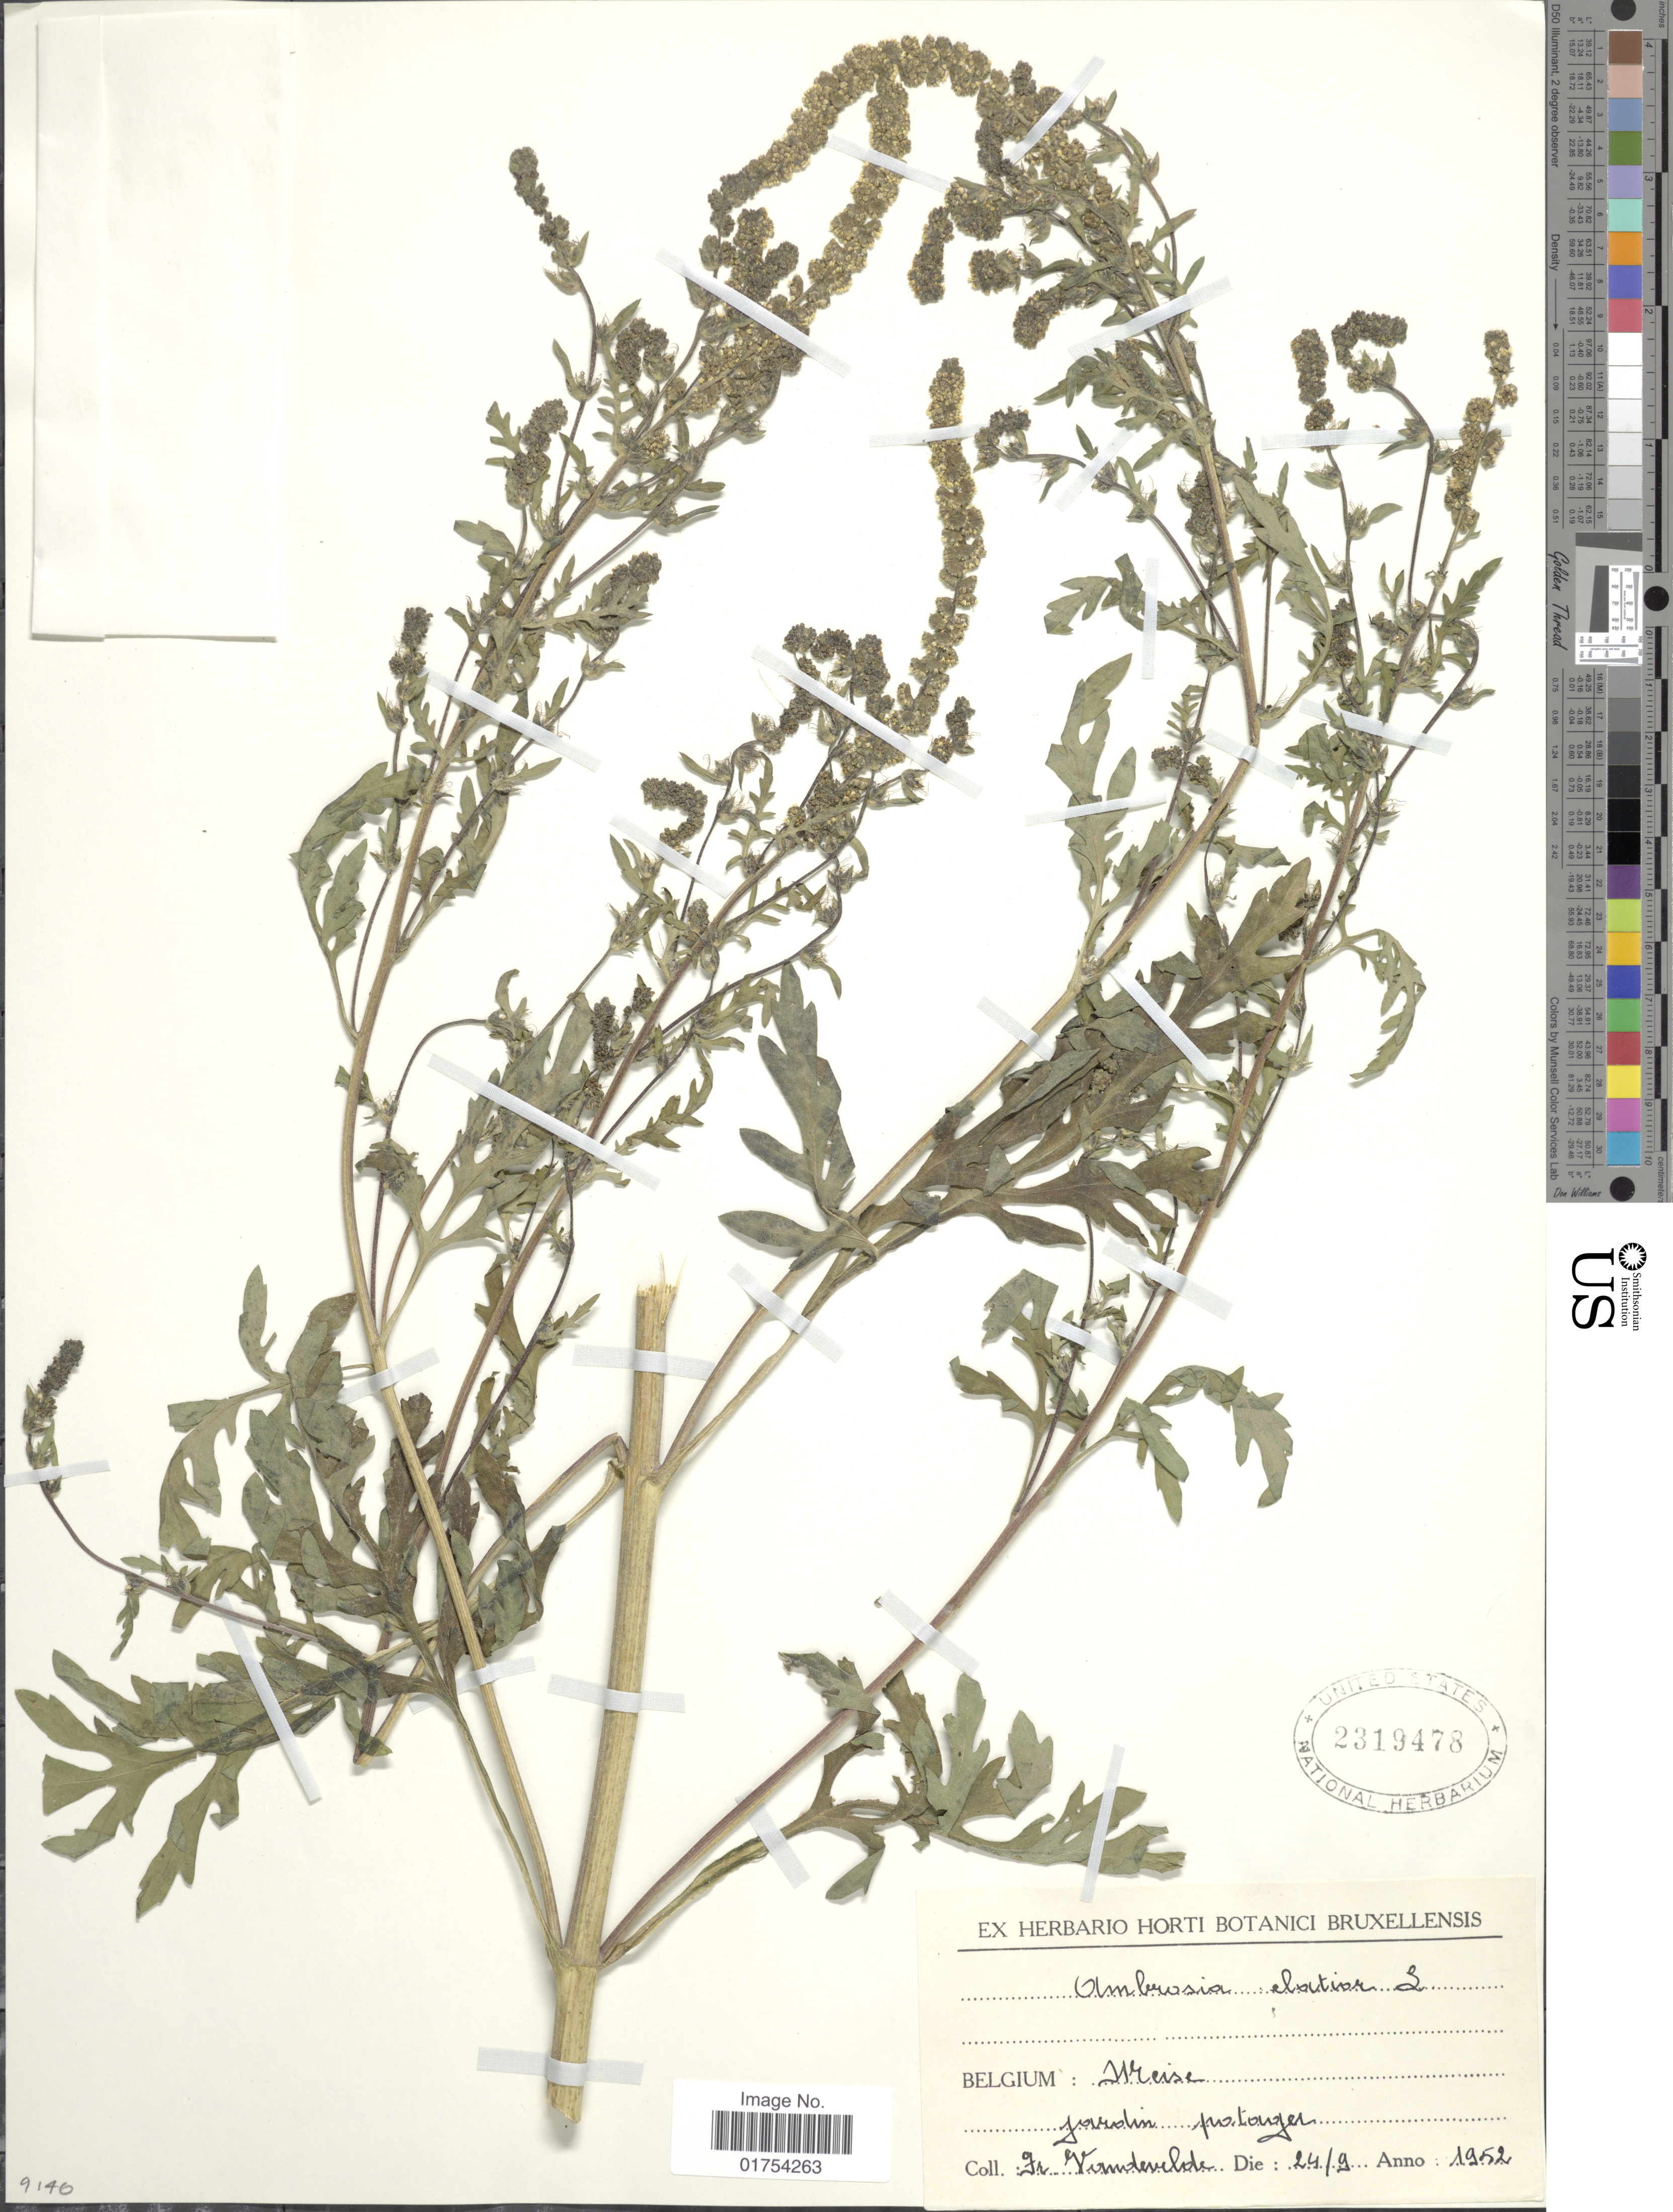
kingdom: Plantae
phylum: Tracheophyta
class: Magnoliopsida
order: Asterales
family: Asteraceae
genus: Ambrosia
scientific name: Ambrosia elatior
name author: L.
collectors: -. Vandevelde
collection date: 1952-09-24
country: Belgium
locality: Mreise, Jardim potowjer [interpreted]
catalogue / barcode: US 2319478